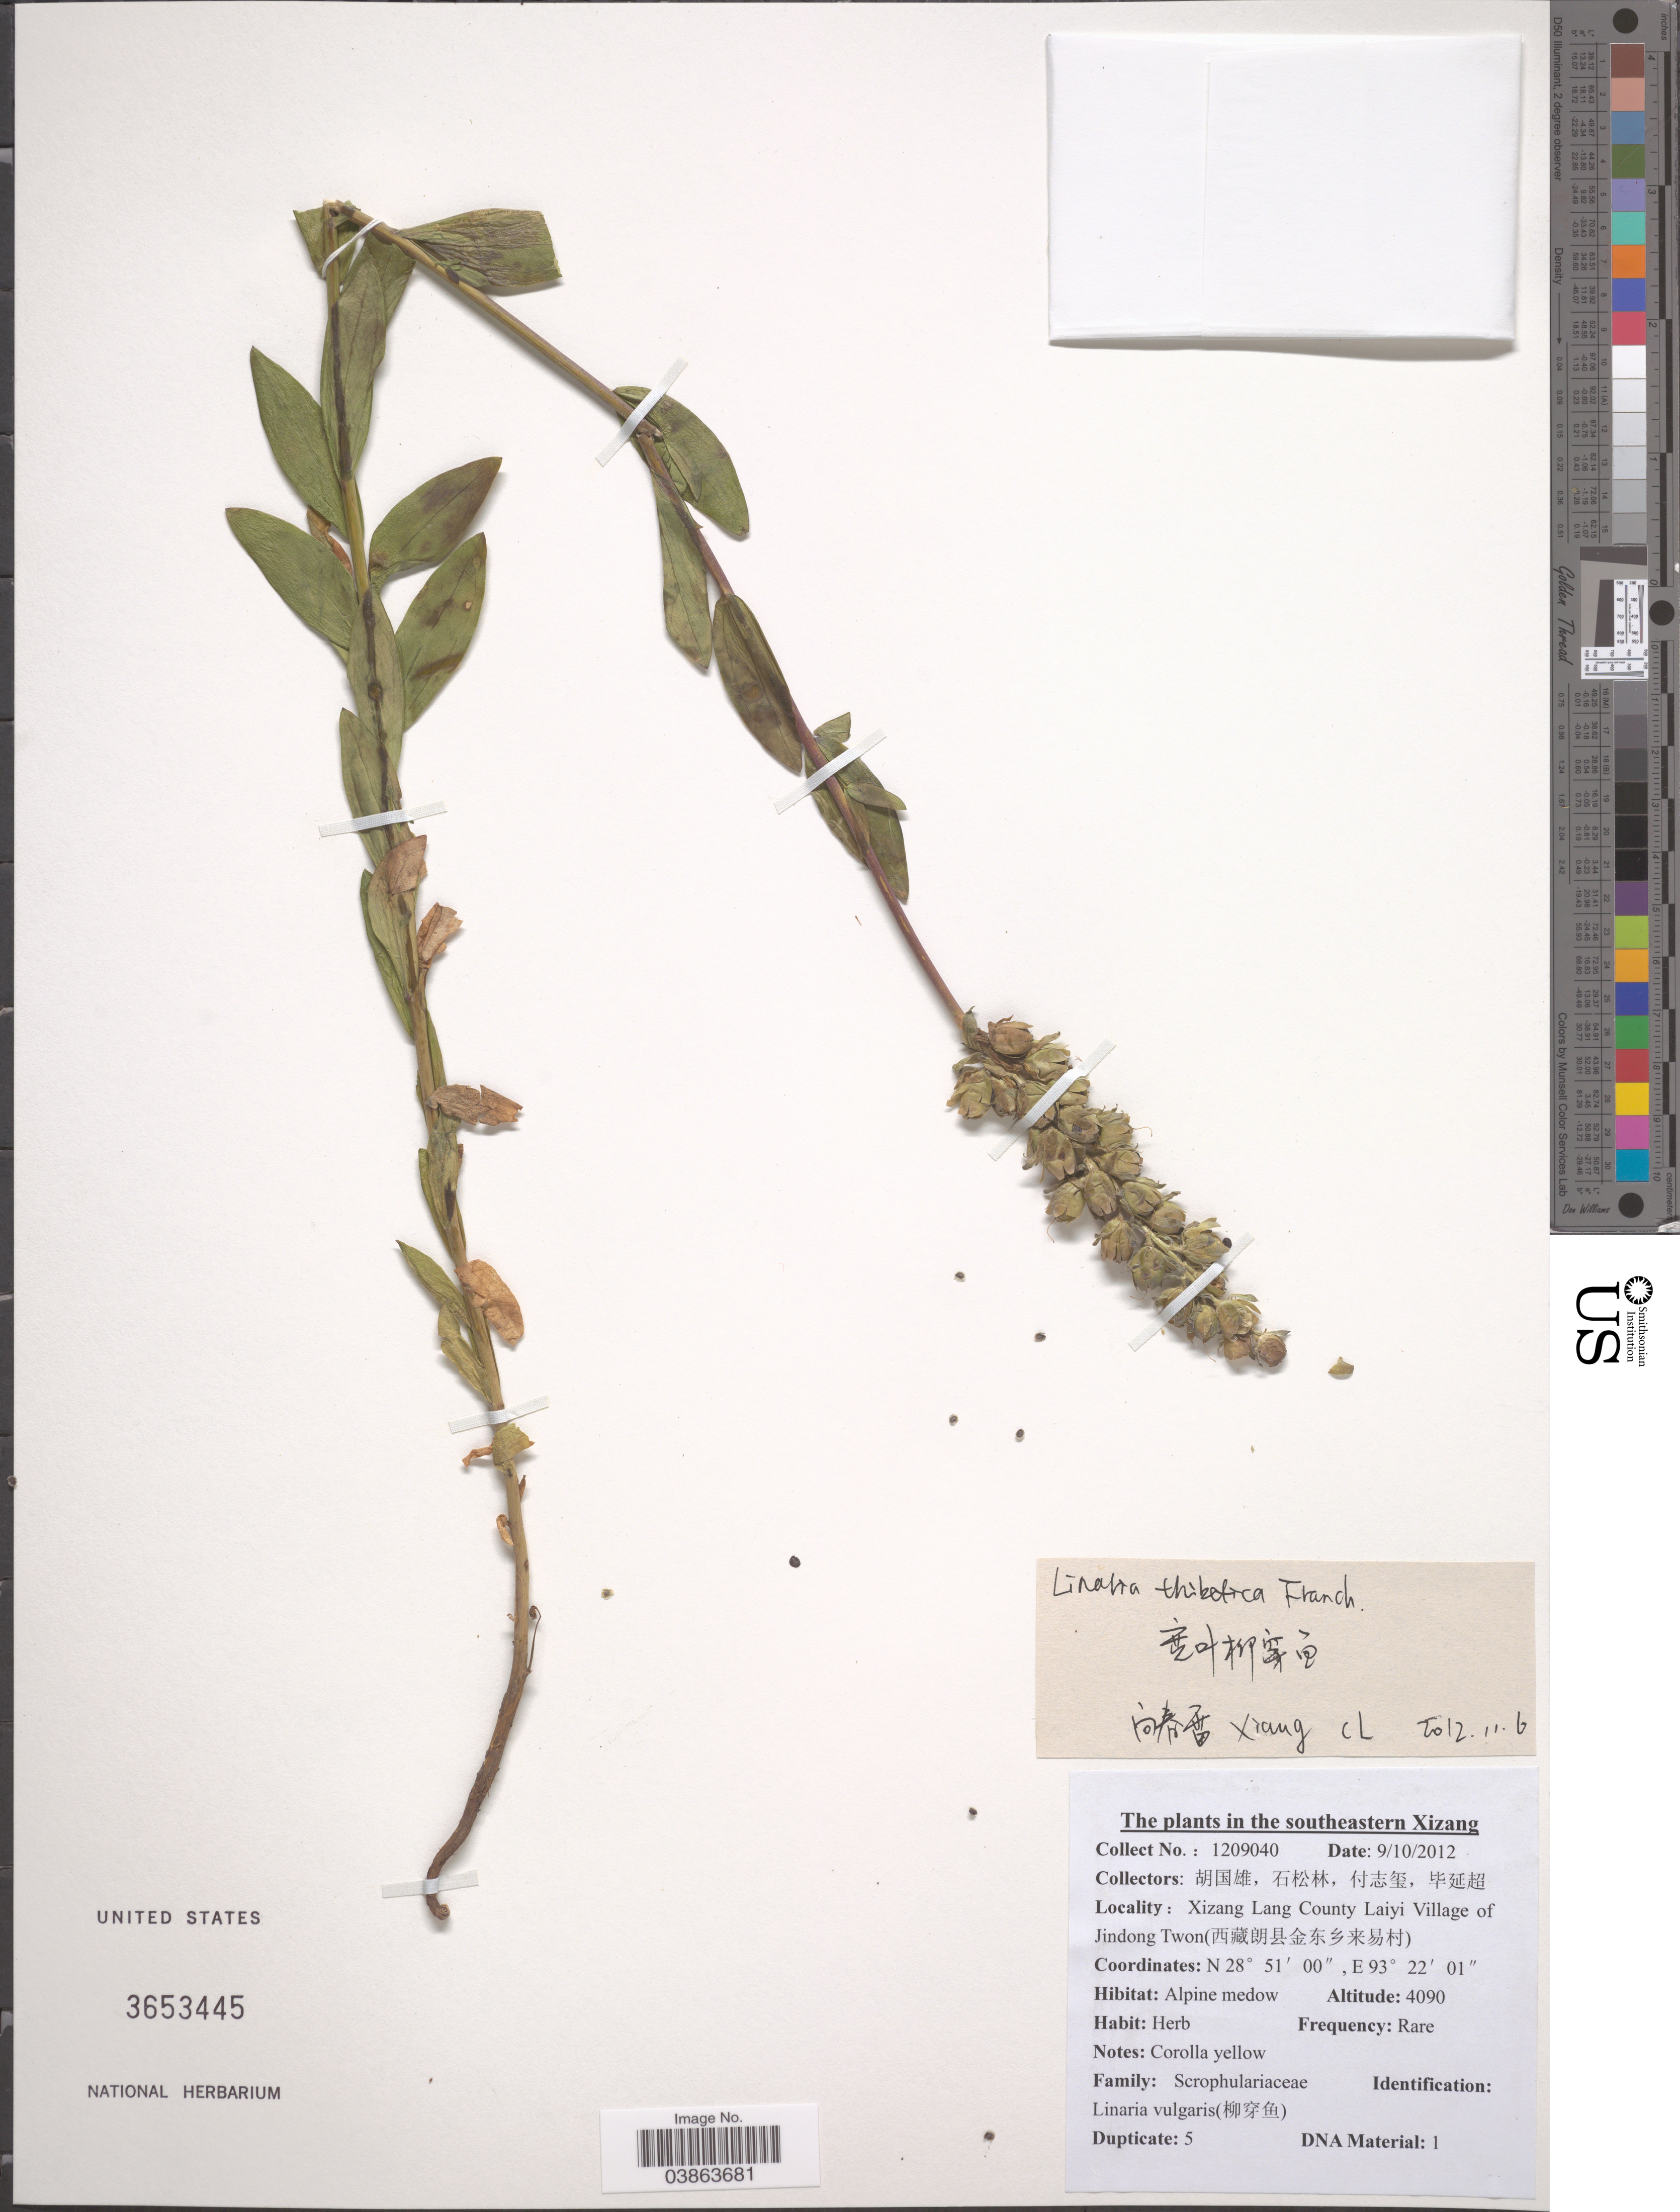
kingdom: Plantae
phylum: Tracheophyta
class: Magnoliopsida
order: Lamiales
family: Plantaginaceae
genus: Linaria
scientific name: Linaria thibetica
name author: Franch.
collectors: Collector illegible, Collector illegible, Collector illegible & Collector illegible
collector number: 1209040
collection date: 2012-10-09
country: China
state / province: Xizang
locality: Southeastern Xizang. Xizang Lang County Laiyi Village of Jindong Twon (X).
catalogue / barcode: US 3653445